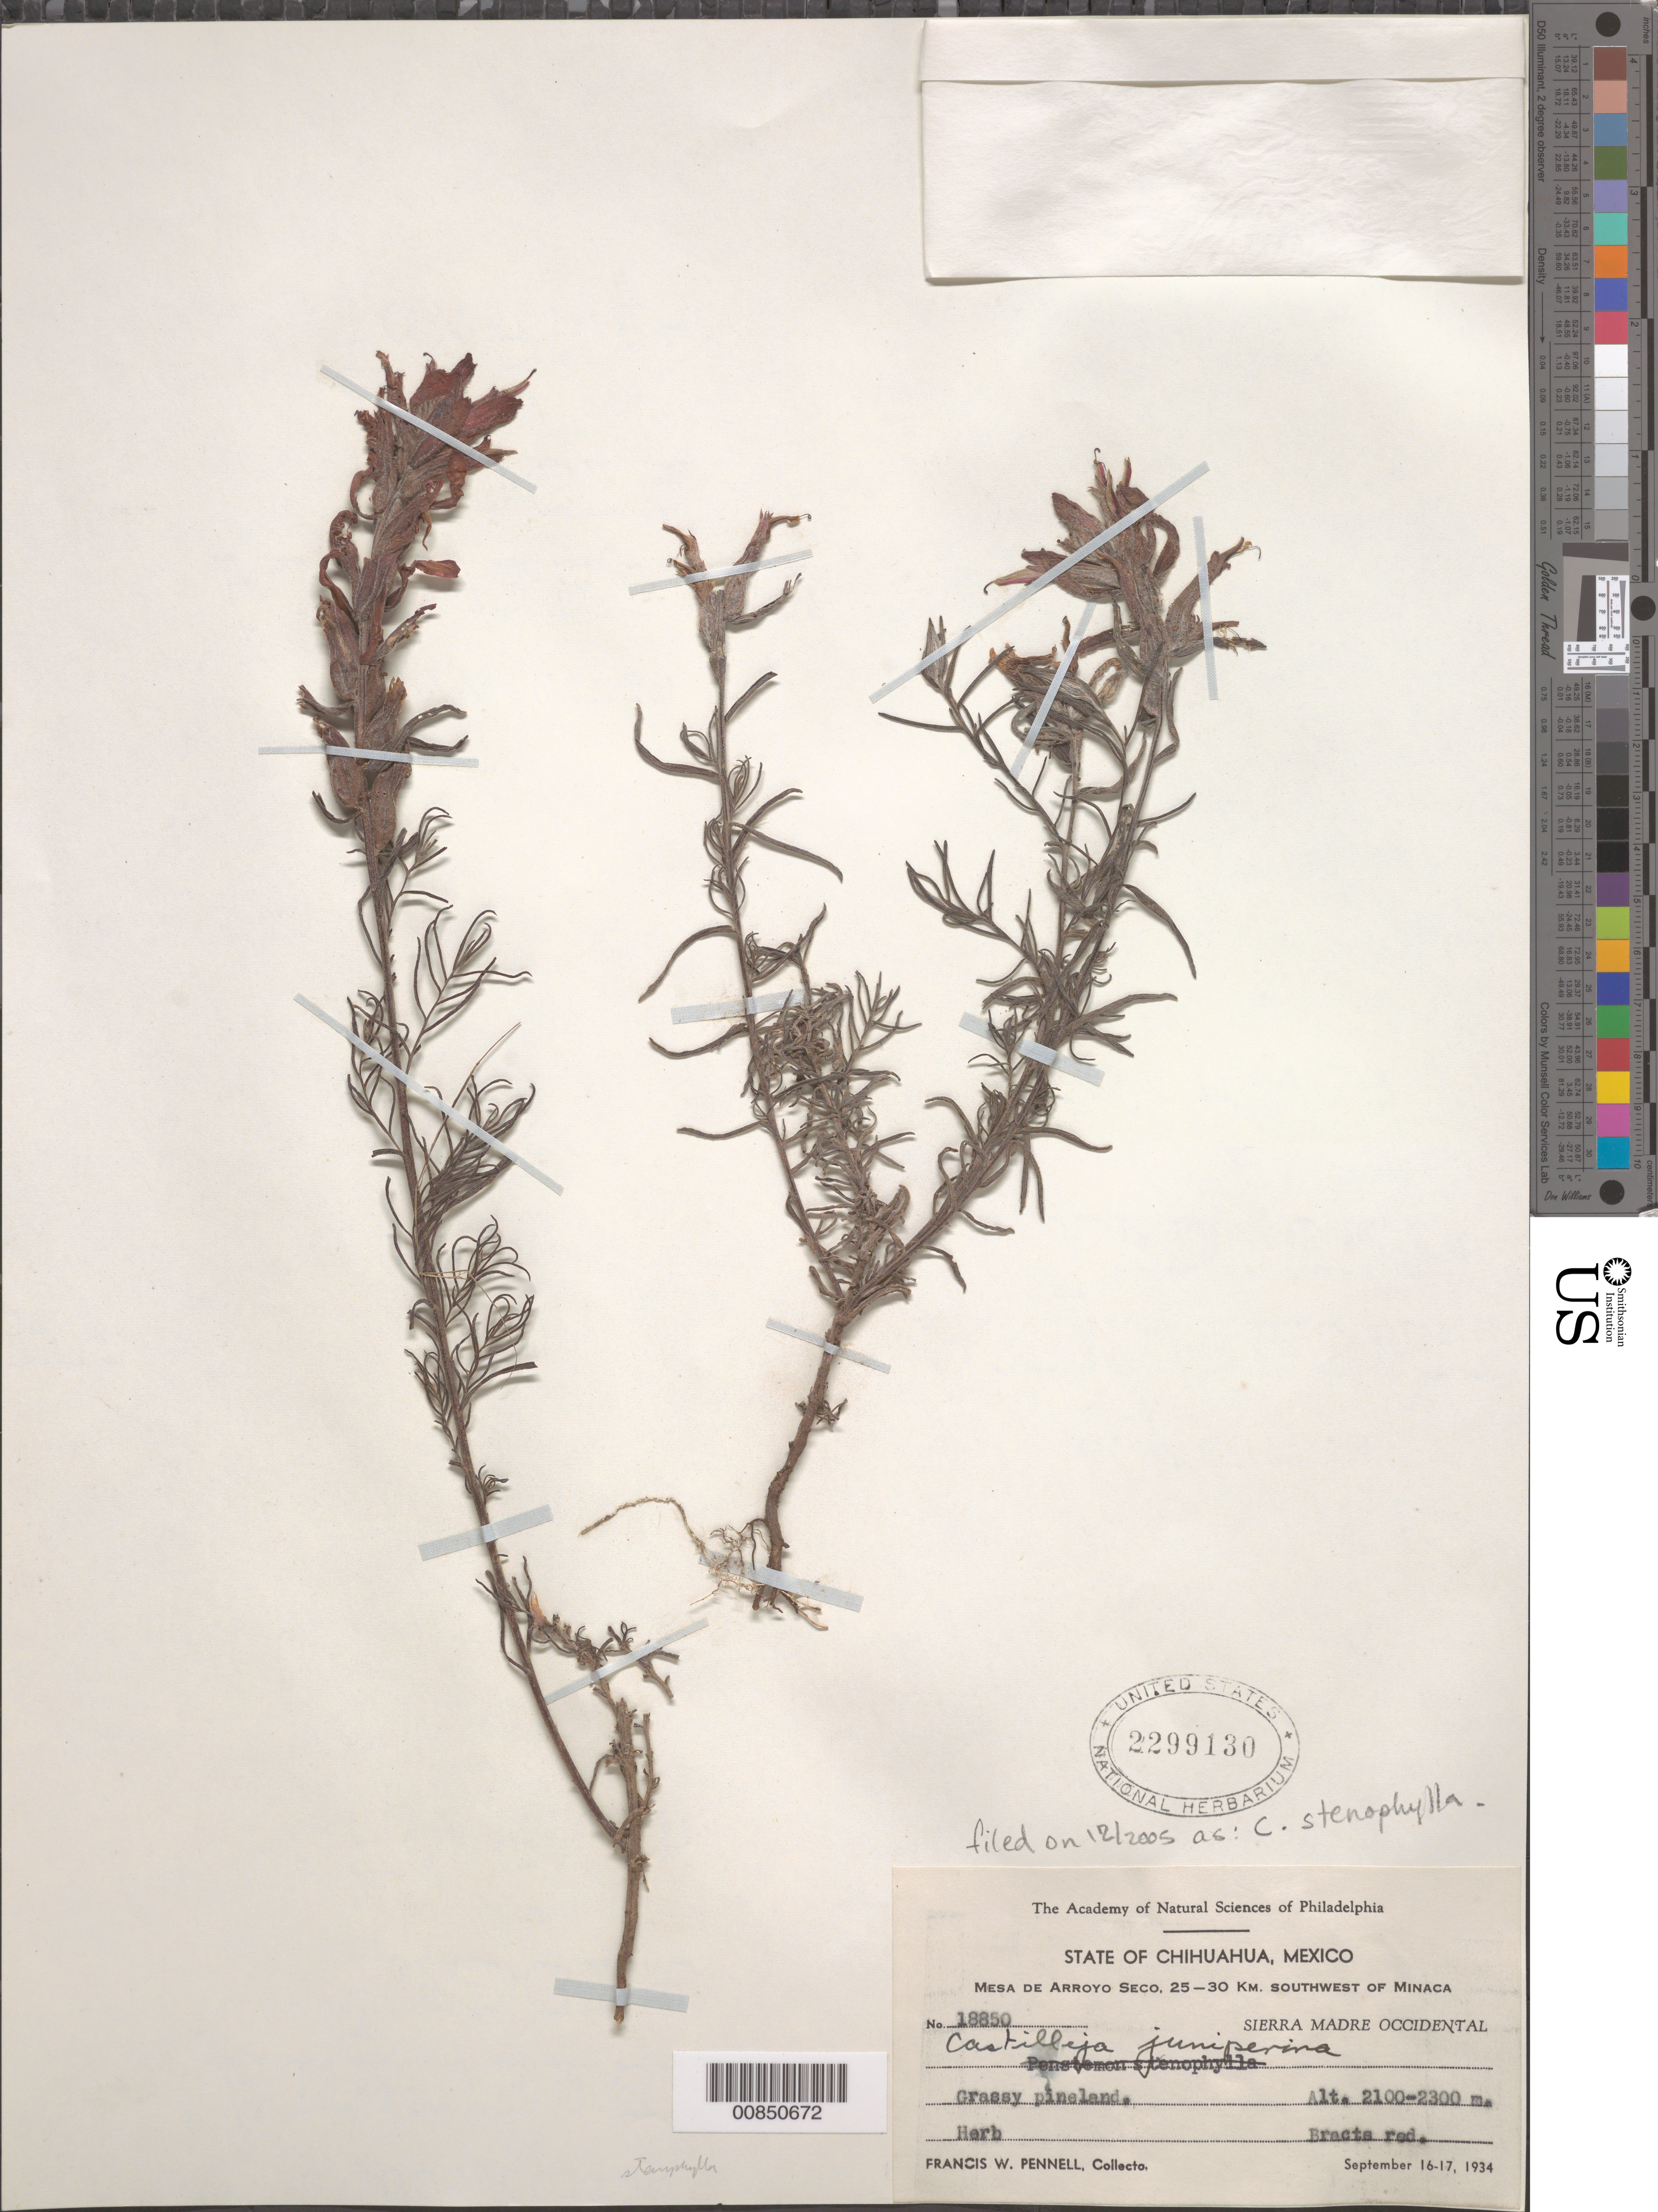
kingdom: Plantae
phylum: Tracheophyta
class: Magnoliopsida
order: Lamiales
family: Orobanchaceae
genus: Castilleja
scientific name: Castilleja stenophylla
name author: M.E. Jones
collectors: F. W. Pennell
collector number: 18850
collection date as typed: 16 Sep 1934 to 17 Sep 1934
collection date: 1934-09-16/1934-09-17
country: Mexico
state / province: Chihuahua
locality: Mesa de Arroyo Seco, 25 - 30 km. southwest of Miñaca. Sierra Madre Occidental.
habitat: Grassy pineland.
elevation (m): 2300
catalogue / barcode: US 2299130